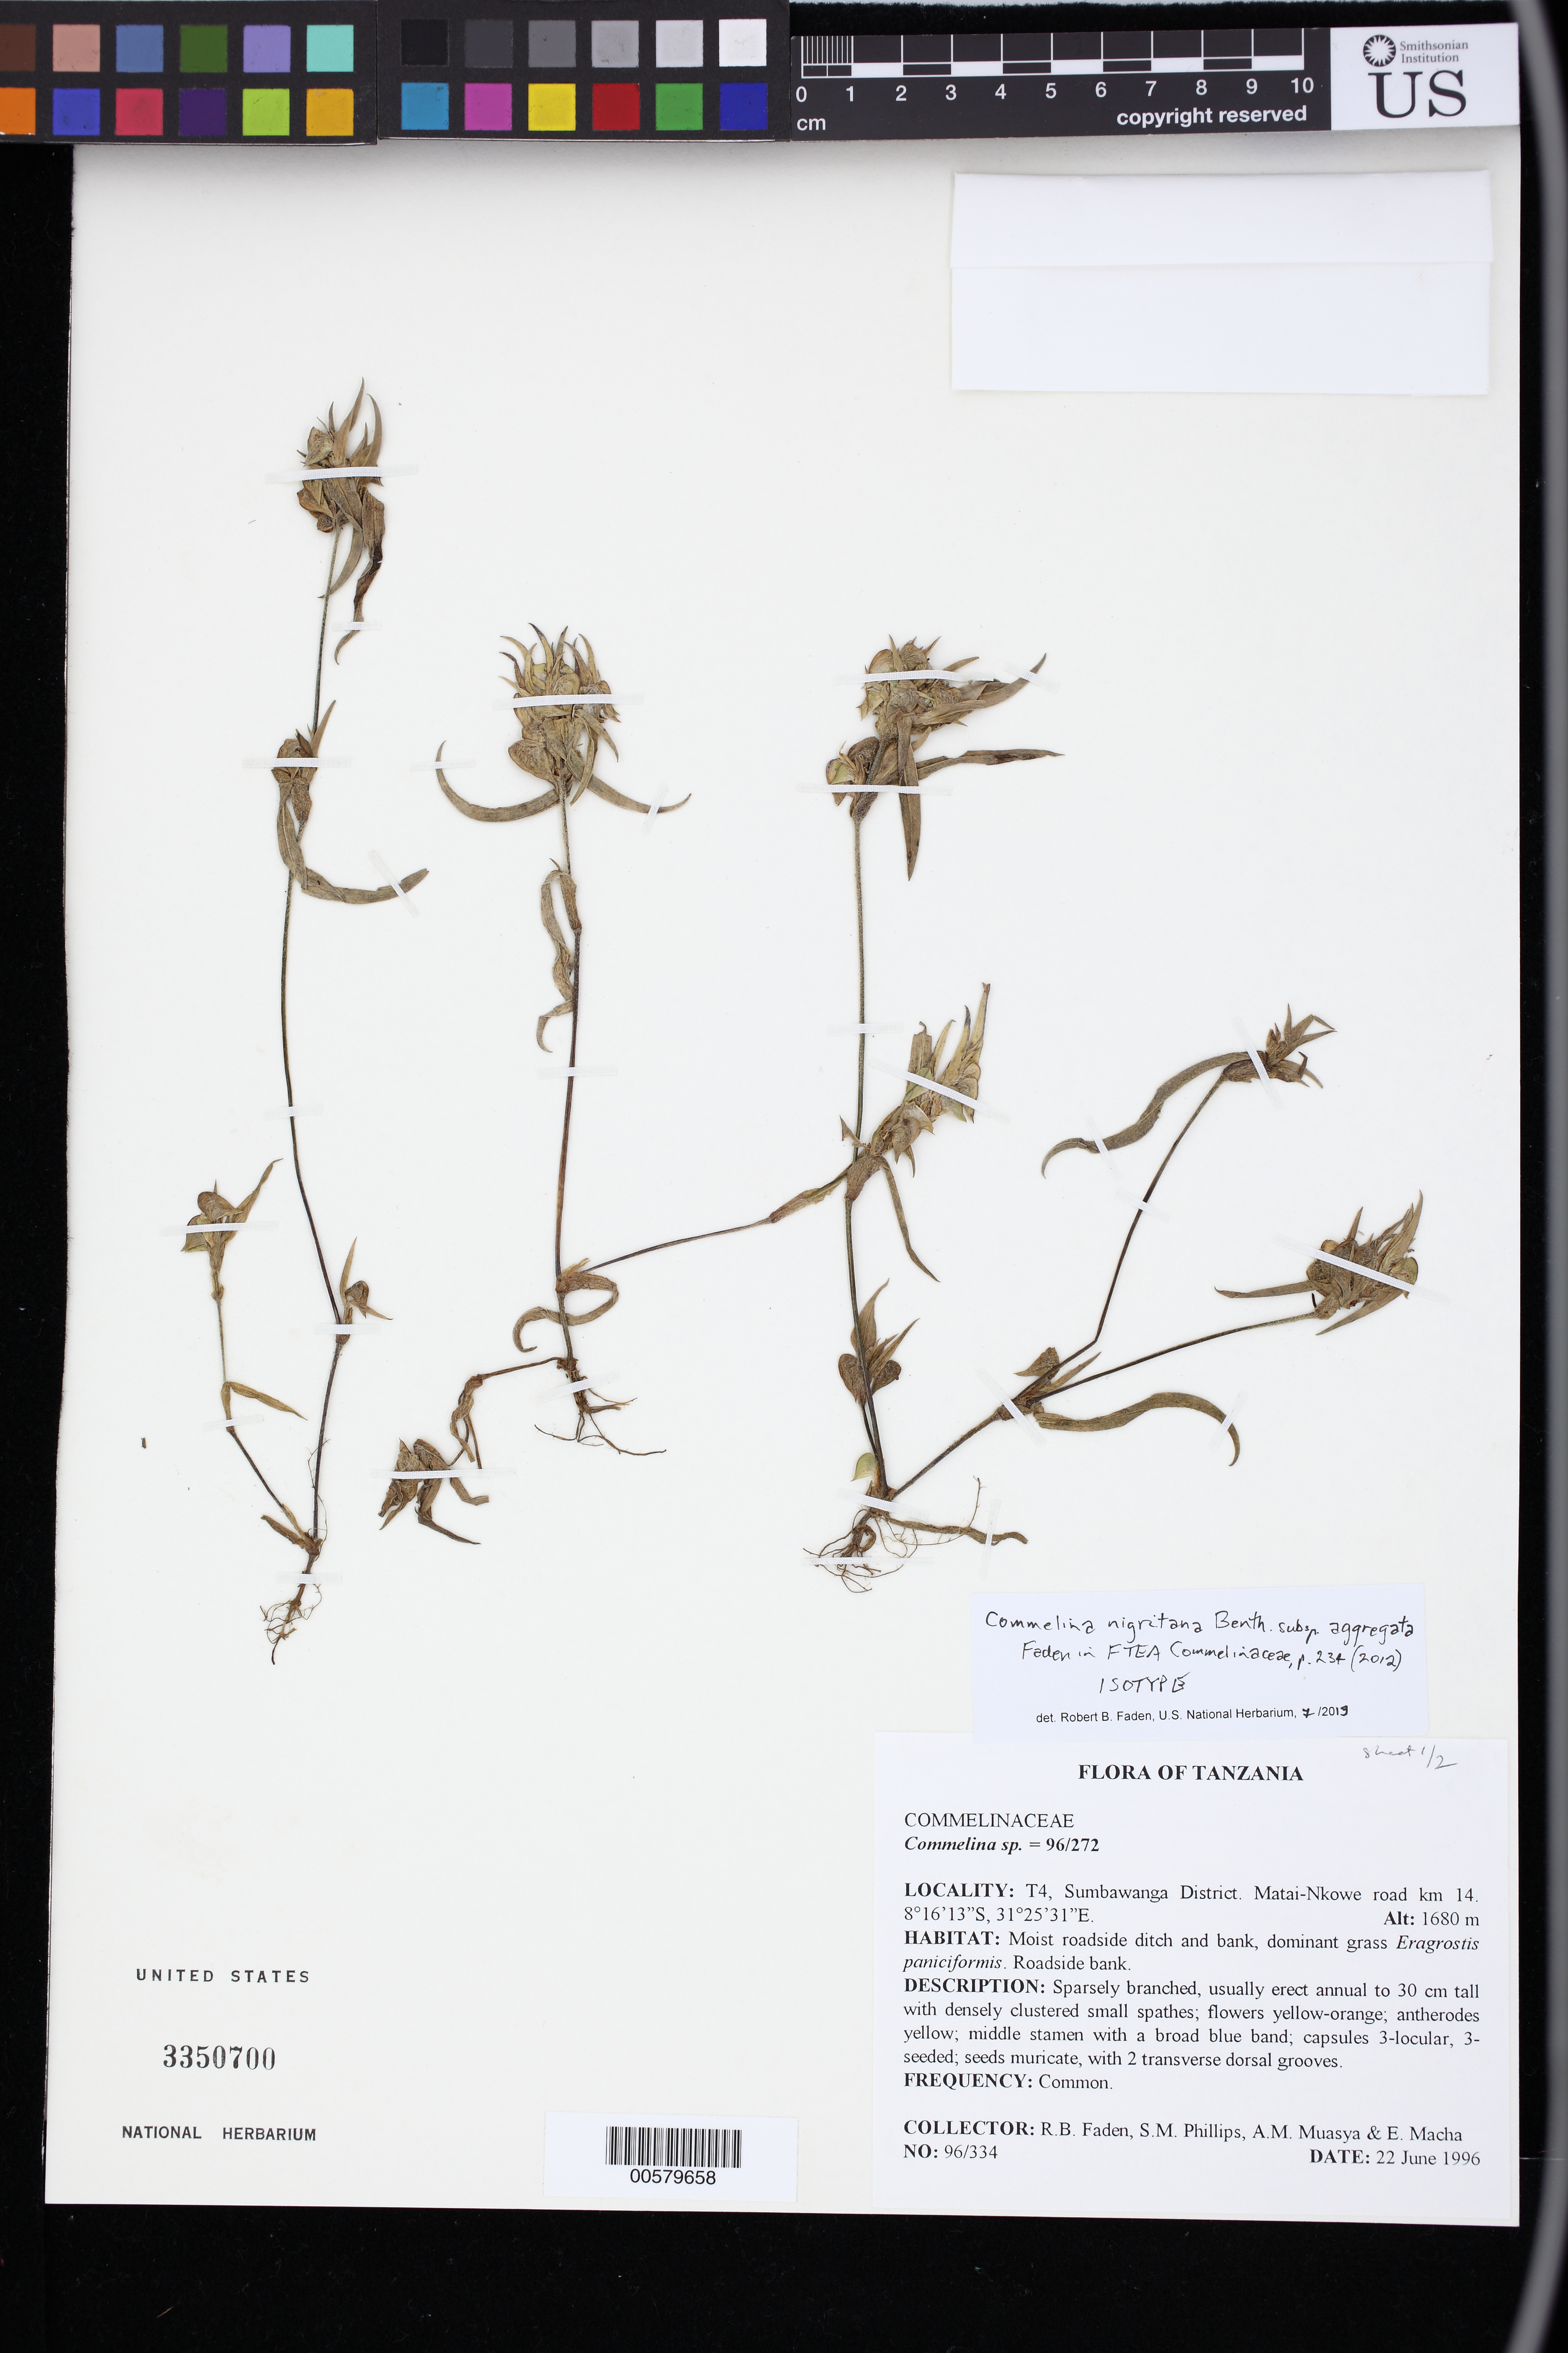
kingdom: Plantae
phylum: Tracheophyta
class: Liliopsida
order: Commelinales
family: Commelinaceae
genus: Commelina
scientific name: Commelina nigritana subsp. aggregata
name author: Faden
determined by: Faden, Robert B., (US), Smithsonian Institution - National Museum of Natural History (UNITED STATES)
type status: Isotype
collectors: R. B. Faden, S. M. Phillips, A. Muasya & E. Macha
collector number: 96/334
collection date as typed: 22 Jun 1996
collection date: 1996-06-22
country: Tanzania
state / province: Rukwa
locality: Sumbawanga dist., matai-nkowe road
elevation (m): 1680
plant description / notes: Annotated as "sheet 1/2" but annotated as "isotype" whereas USNH 3350701 ("sheet 2/2") is annotated as holotype.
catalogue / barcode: US 3350700